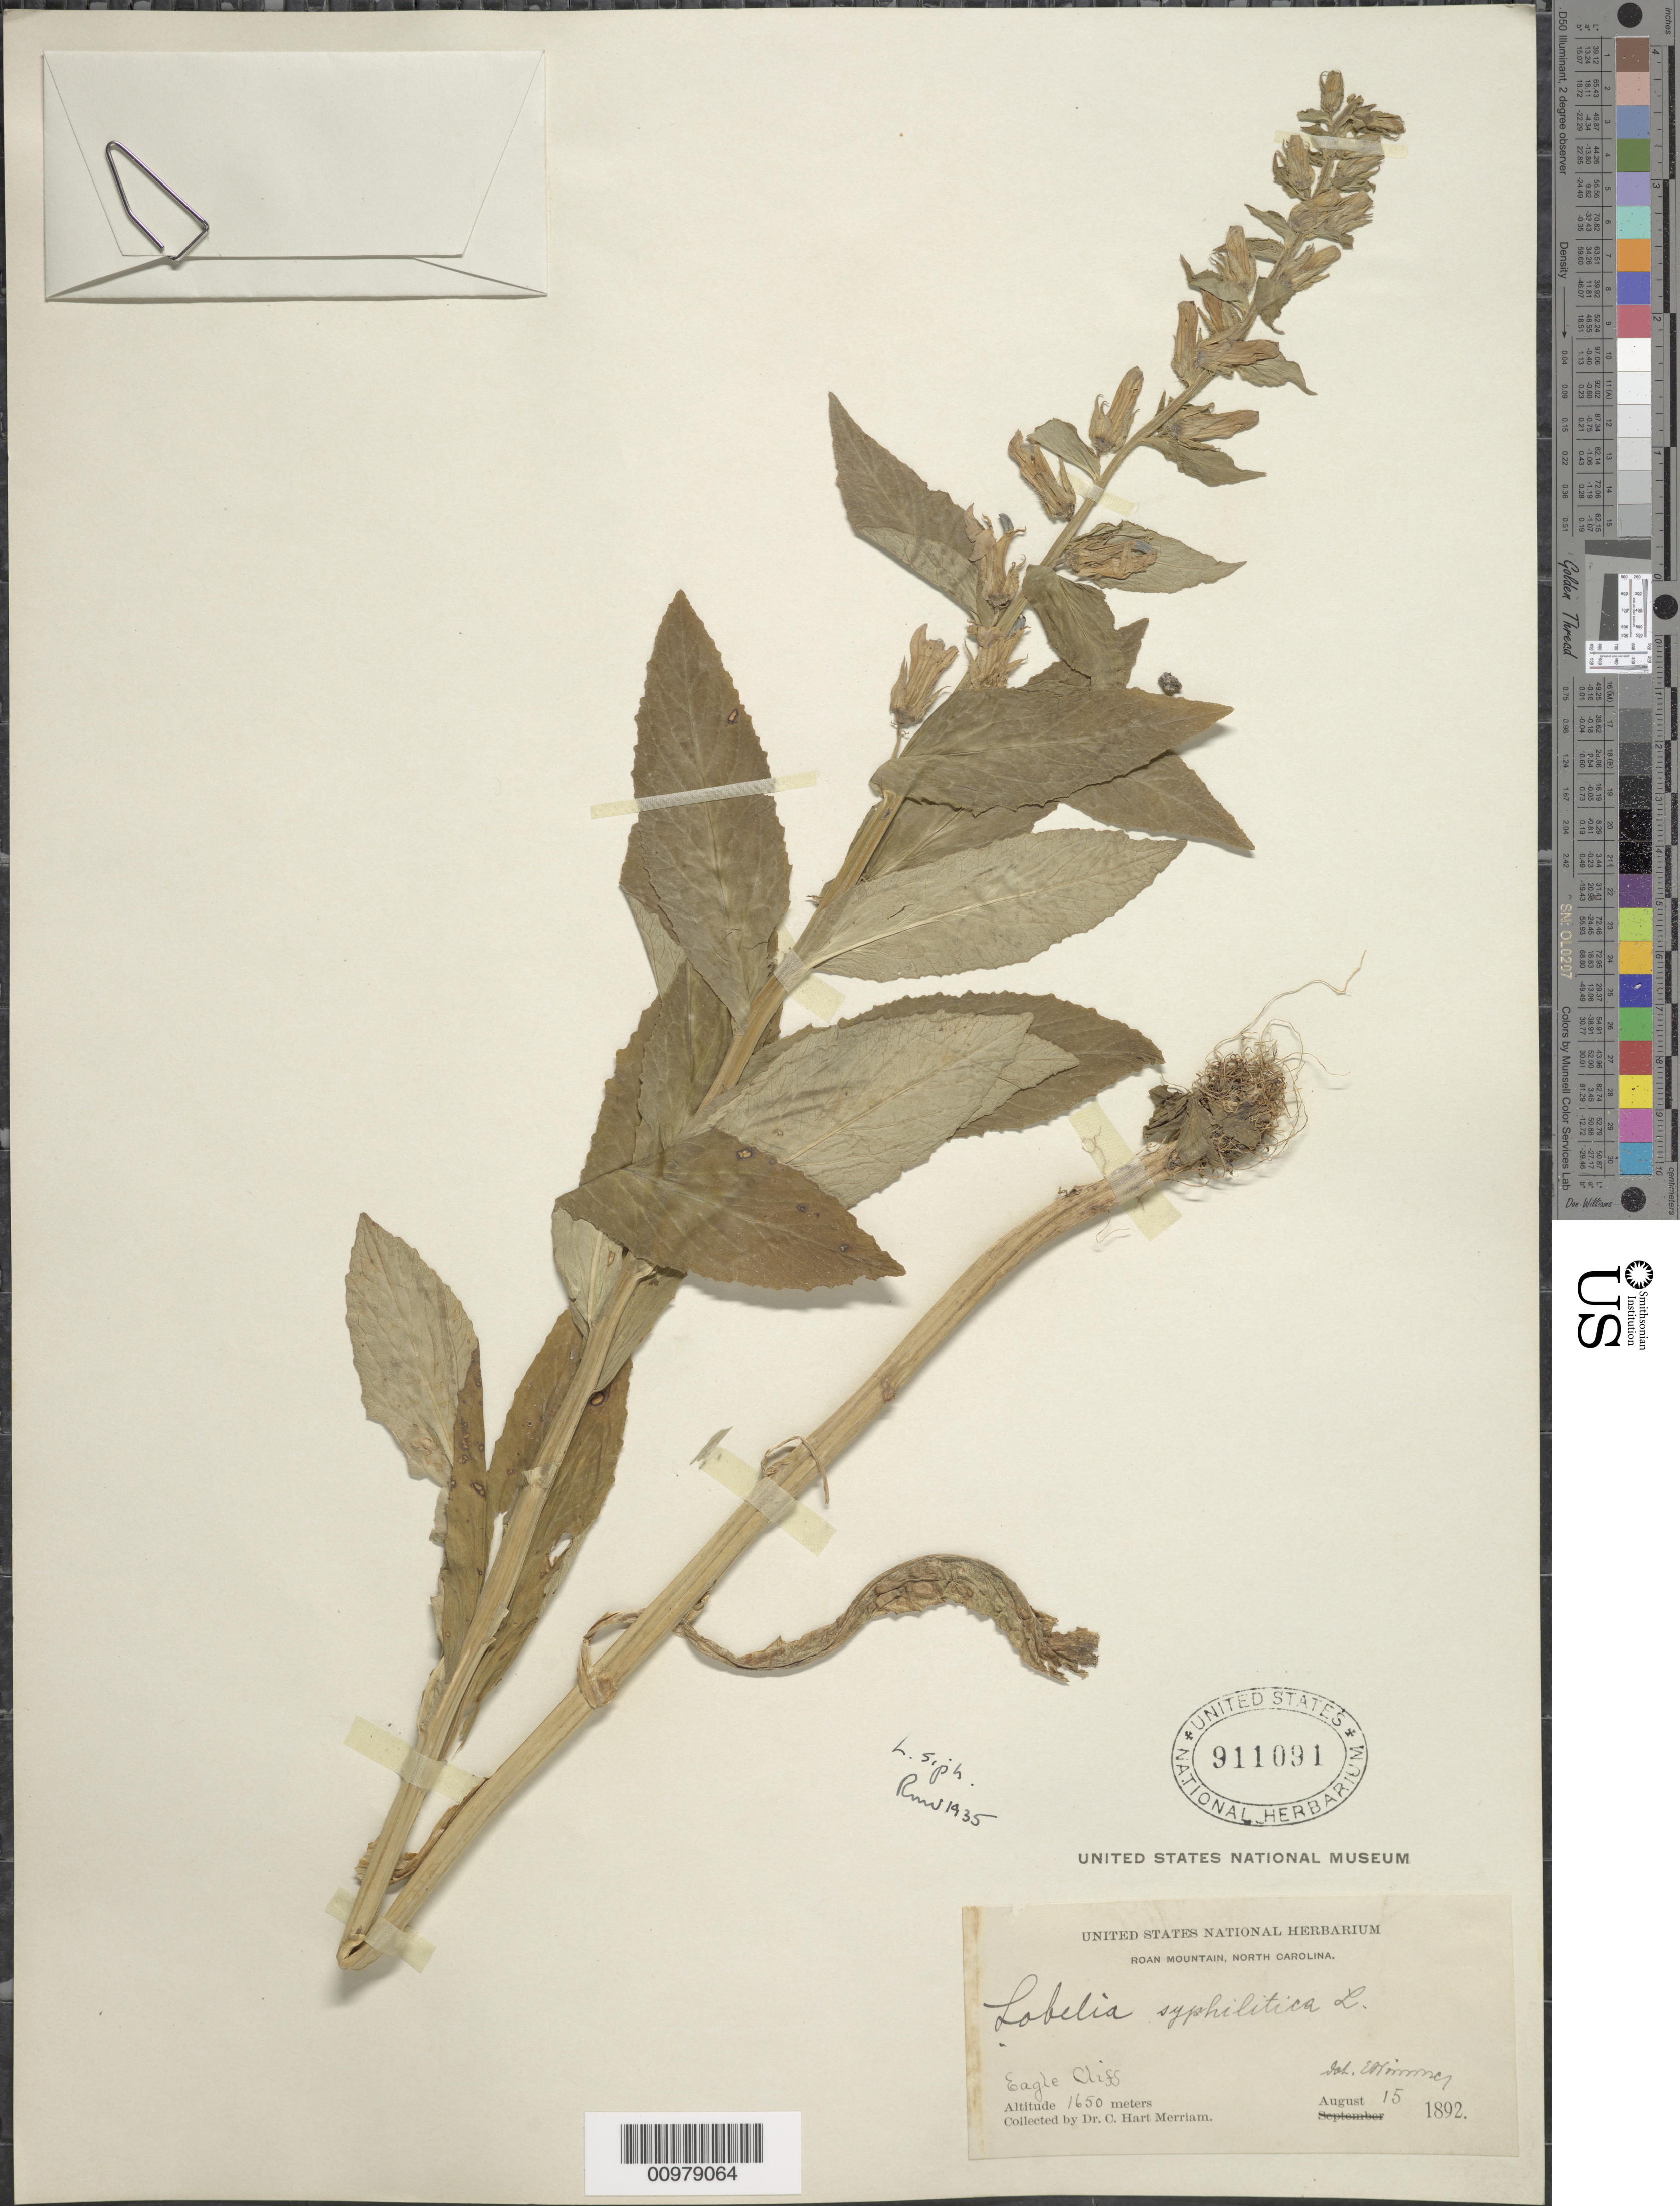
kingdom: Plantae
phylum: Tracheophyta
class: Magnoliopsida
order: Asterales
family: Campanulaceae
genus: Lobelia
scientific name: Lobelia siphilitica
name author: L.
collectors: C. Merriam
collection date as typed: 15 Aug 1892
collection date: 1892-08-15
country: United States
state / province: North Carolina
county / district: Mitchell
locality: Roan Mountains, Eagle Cliff.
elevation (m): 1650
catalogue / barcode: US 911091